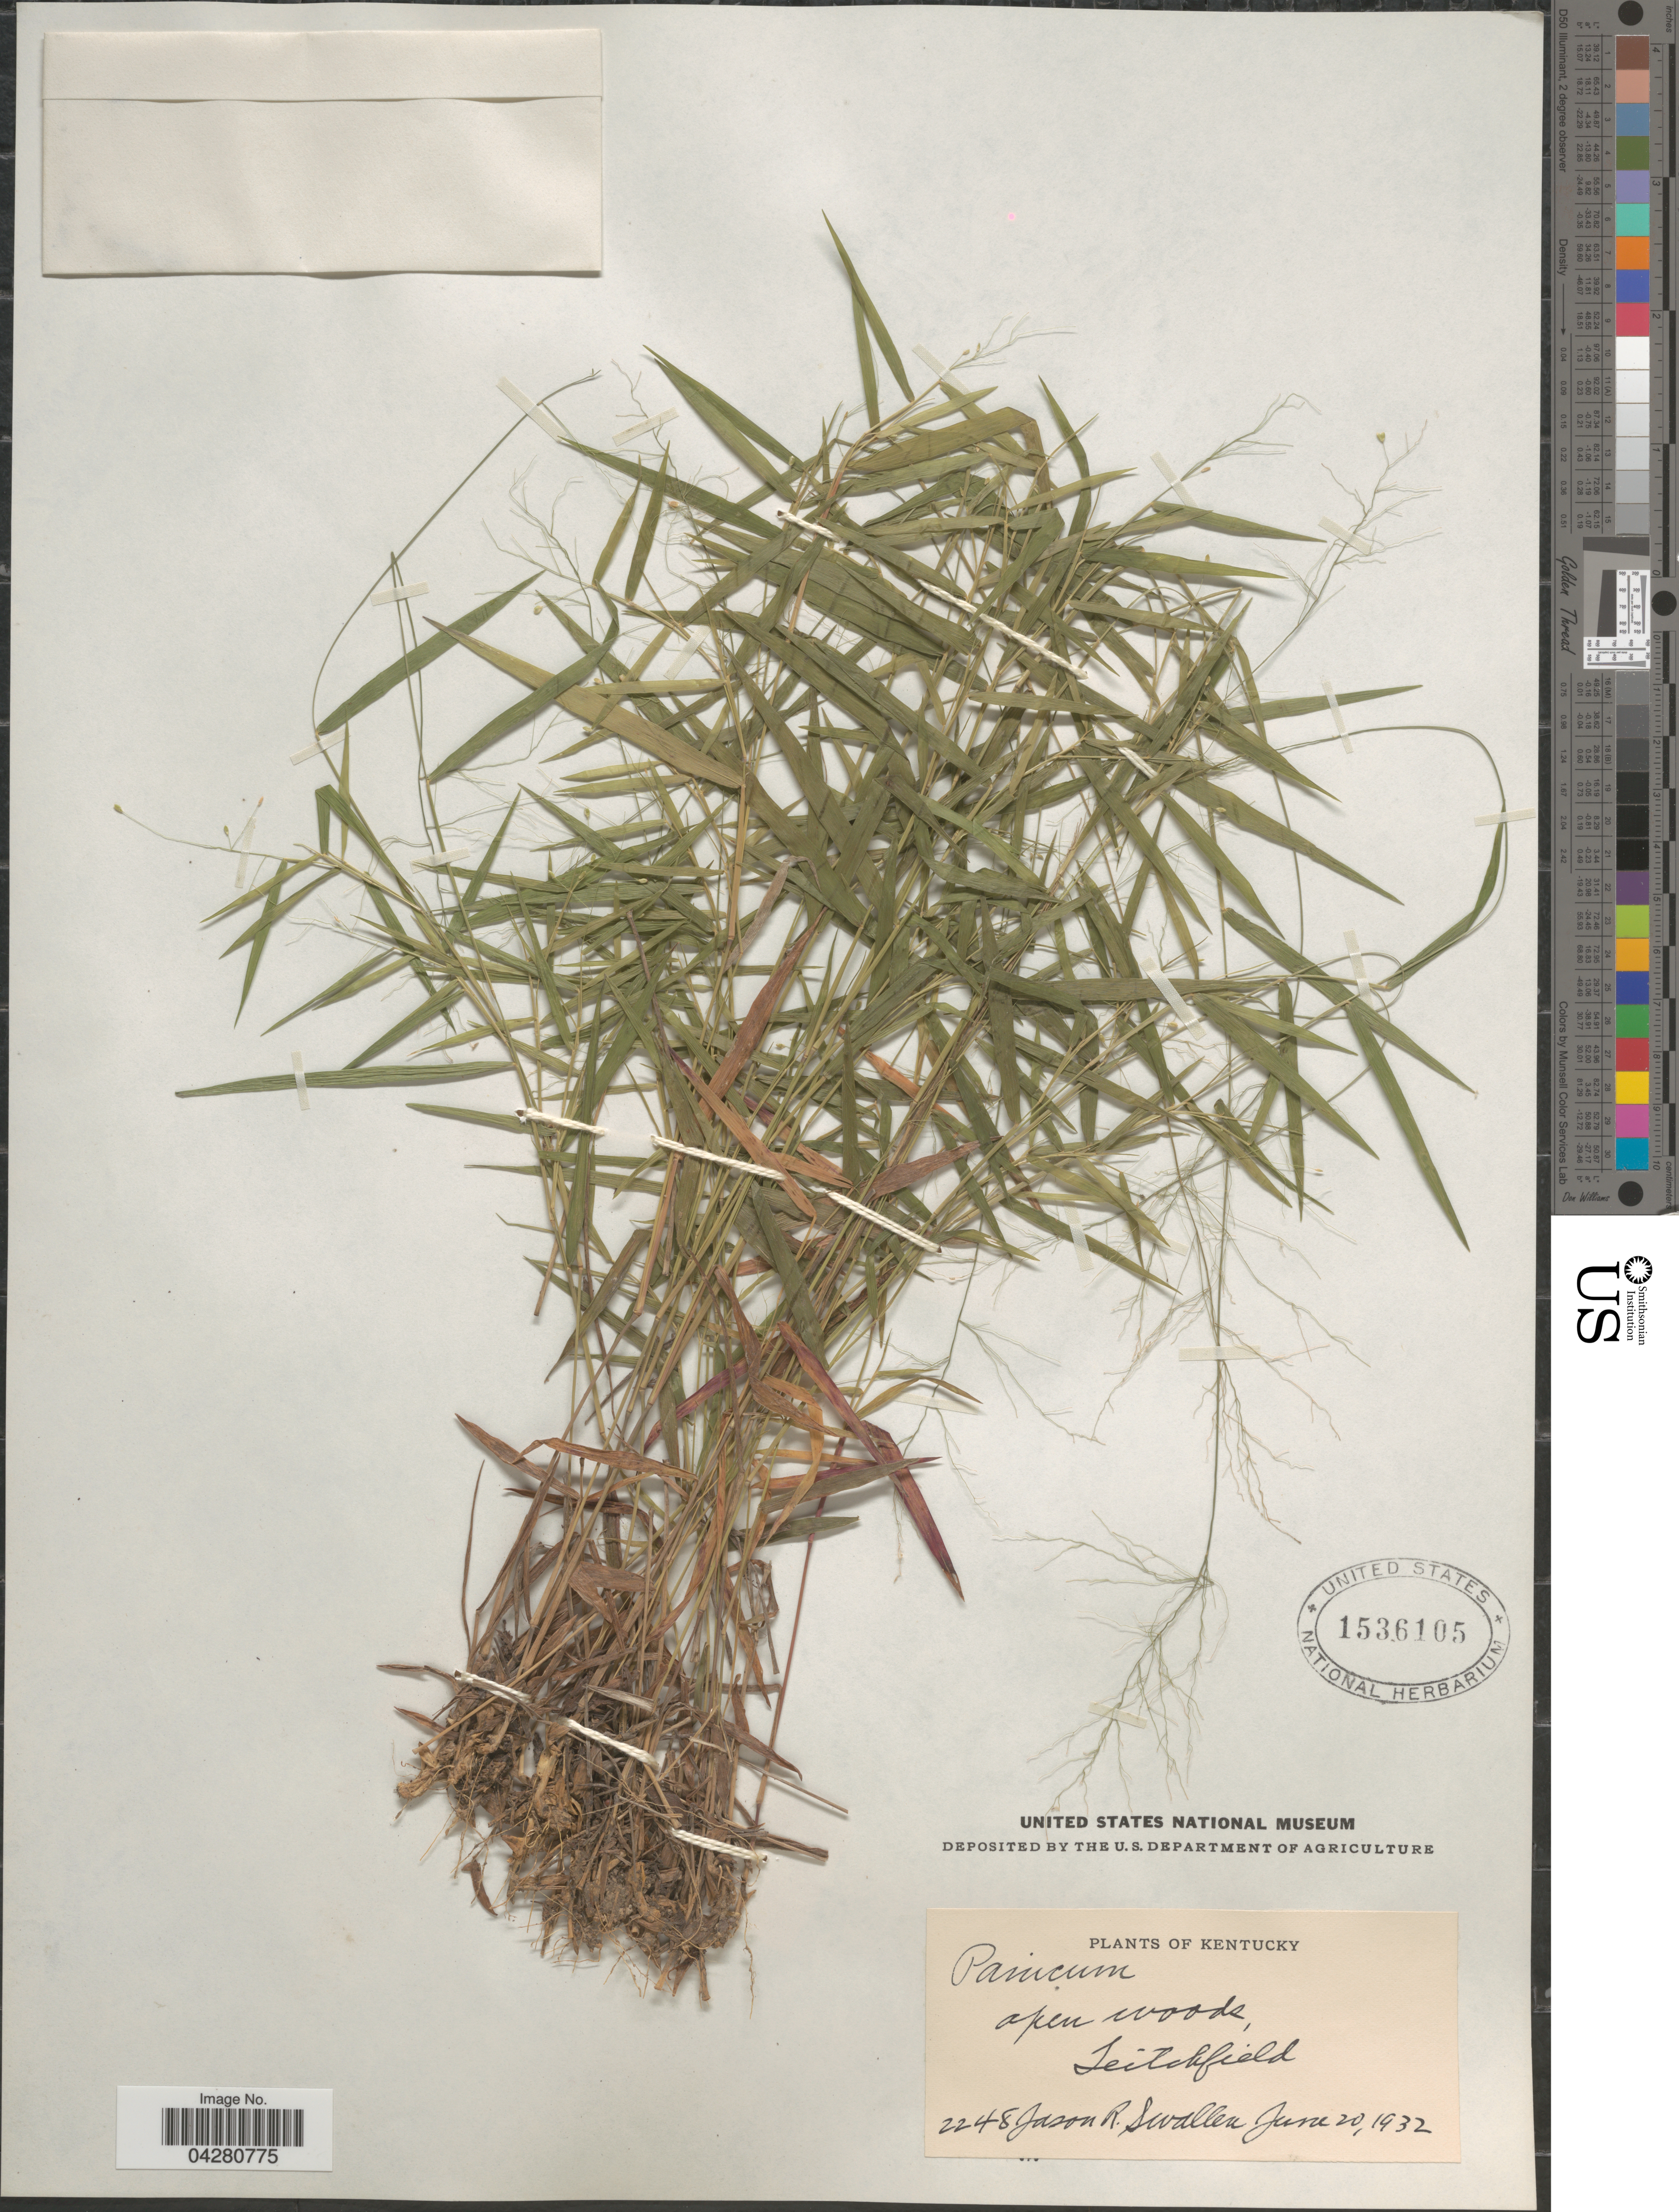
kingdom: Plantae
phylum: Tracheophyta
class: Liliopsida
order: Poales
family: Poaceae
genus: Dichanthelium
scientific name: Dichanthelium dichotomum var. dichotomum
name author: (L.) Gould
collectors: J. R. Swallen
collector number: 2248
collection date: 1935-06-20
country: United States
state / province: Kentucky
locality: Open woods, Seitchfield.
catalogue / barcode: US 1536105